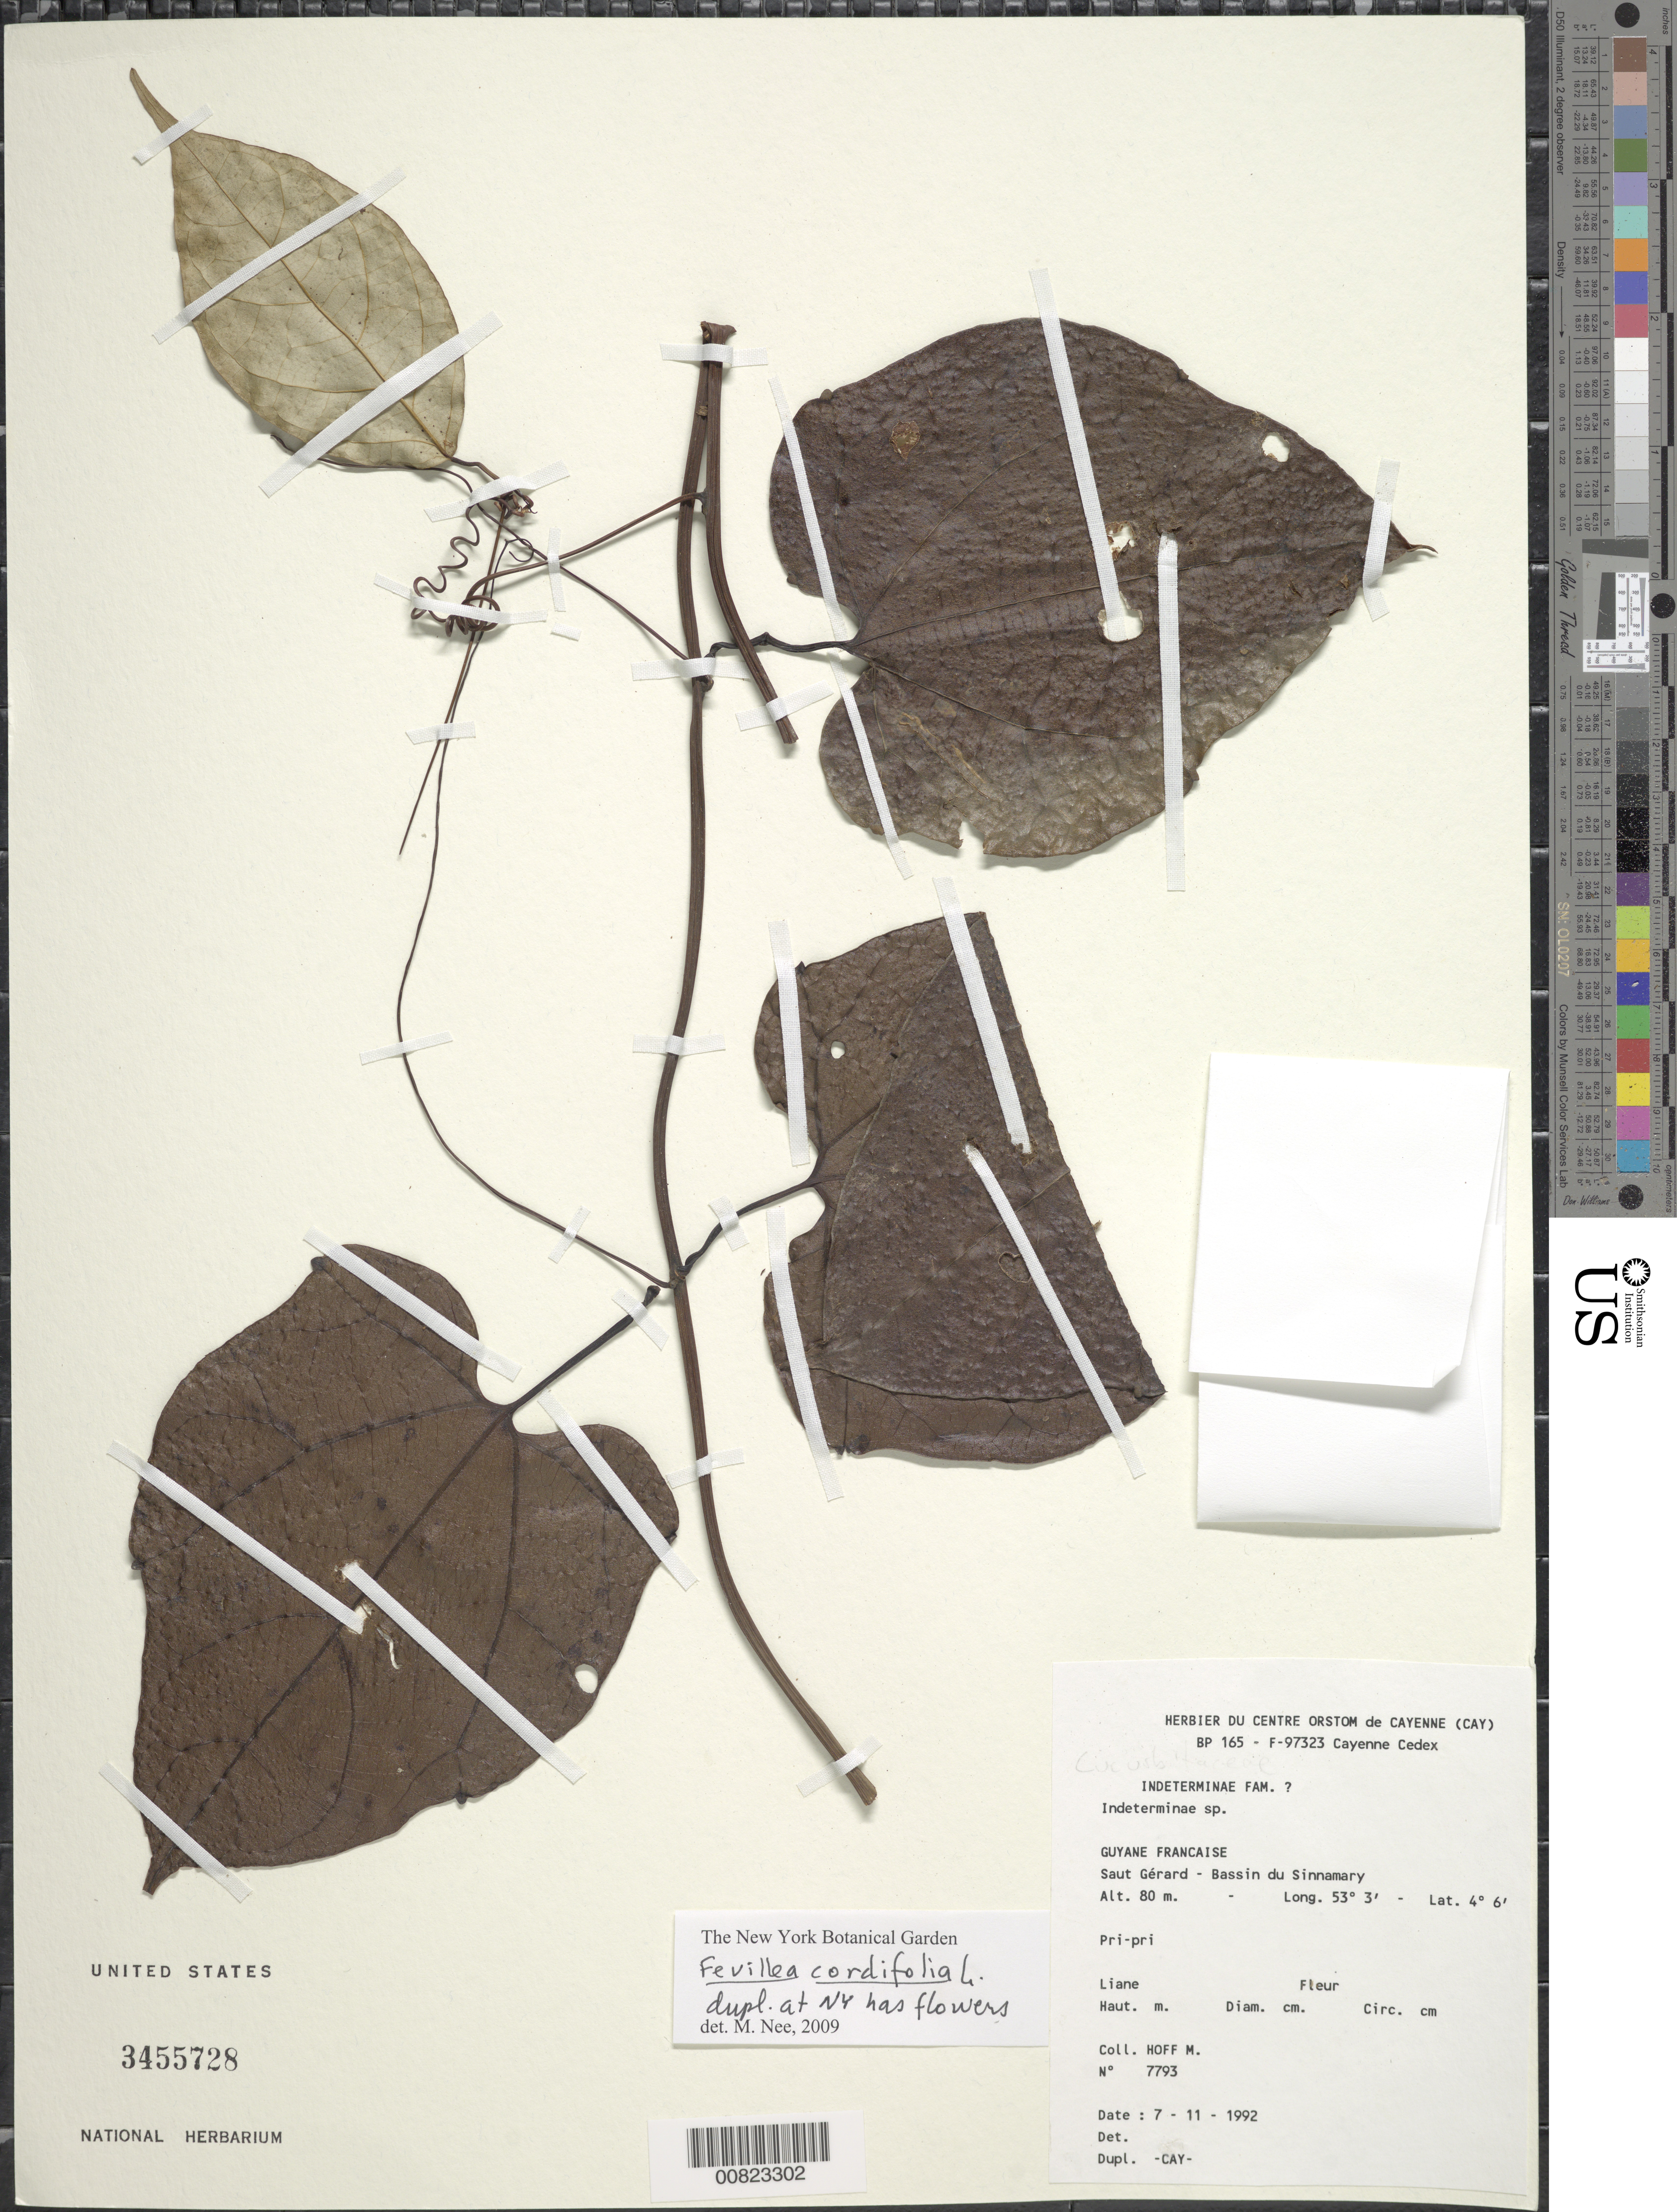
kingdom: Plantae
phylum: Tracheophyta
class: Magnoliopsida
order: Cucurbitales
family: Cucurbitaceae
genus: Fevillea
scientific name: Fevillea cordifolia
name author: L.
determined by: Nee, Michael H.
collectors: M. Hoff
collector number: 7793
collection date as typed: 7-Nov-92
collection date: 1992-11-07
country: French Guiana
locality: Saut Gérard, Bassin du Sinnamary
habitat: Pri-pri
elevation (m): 80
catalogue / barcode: US 3455728